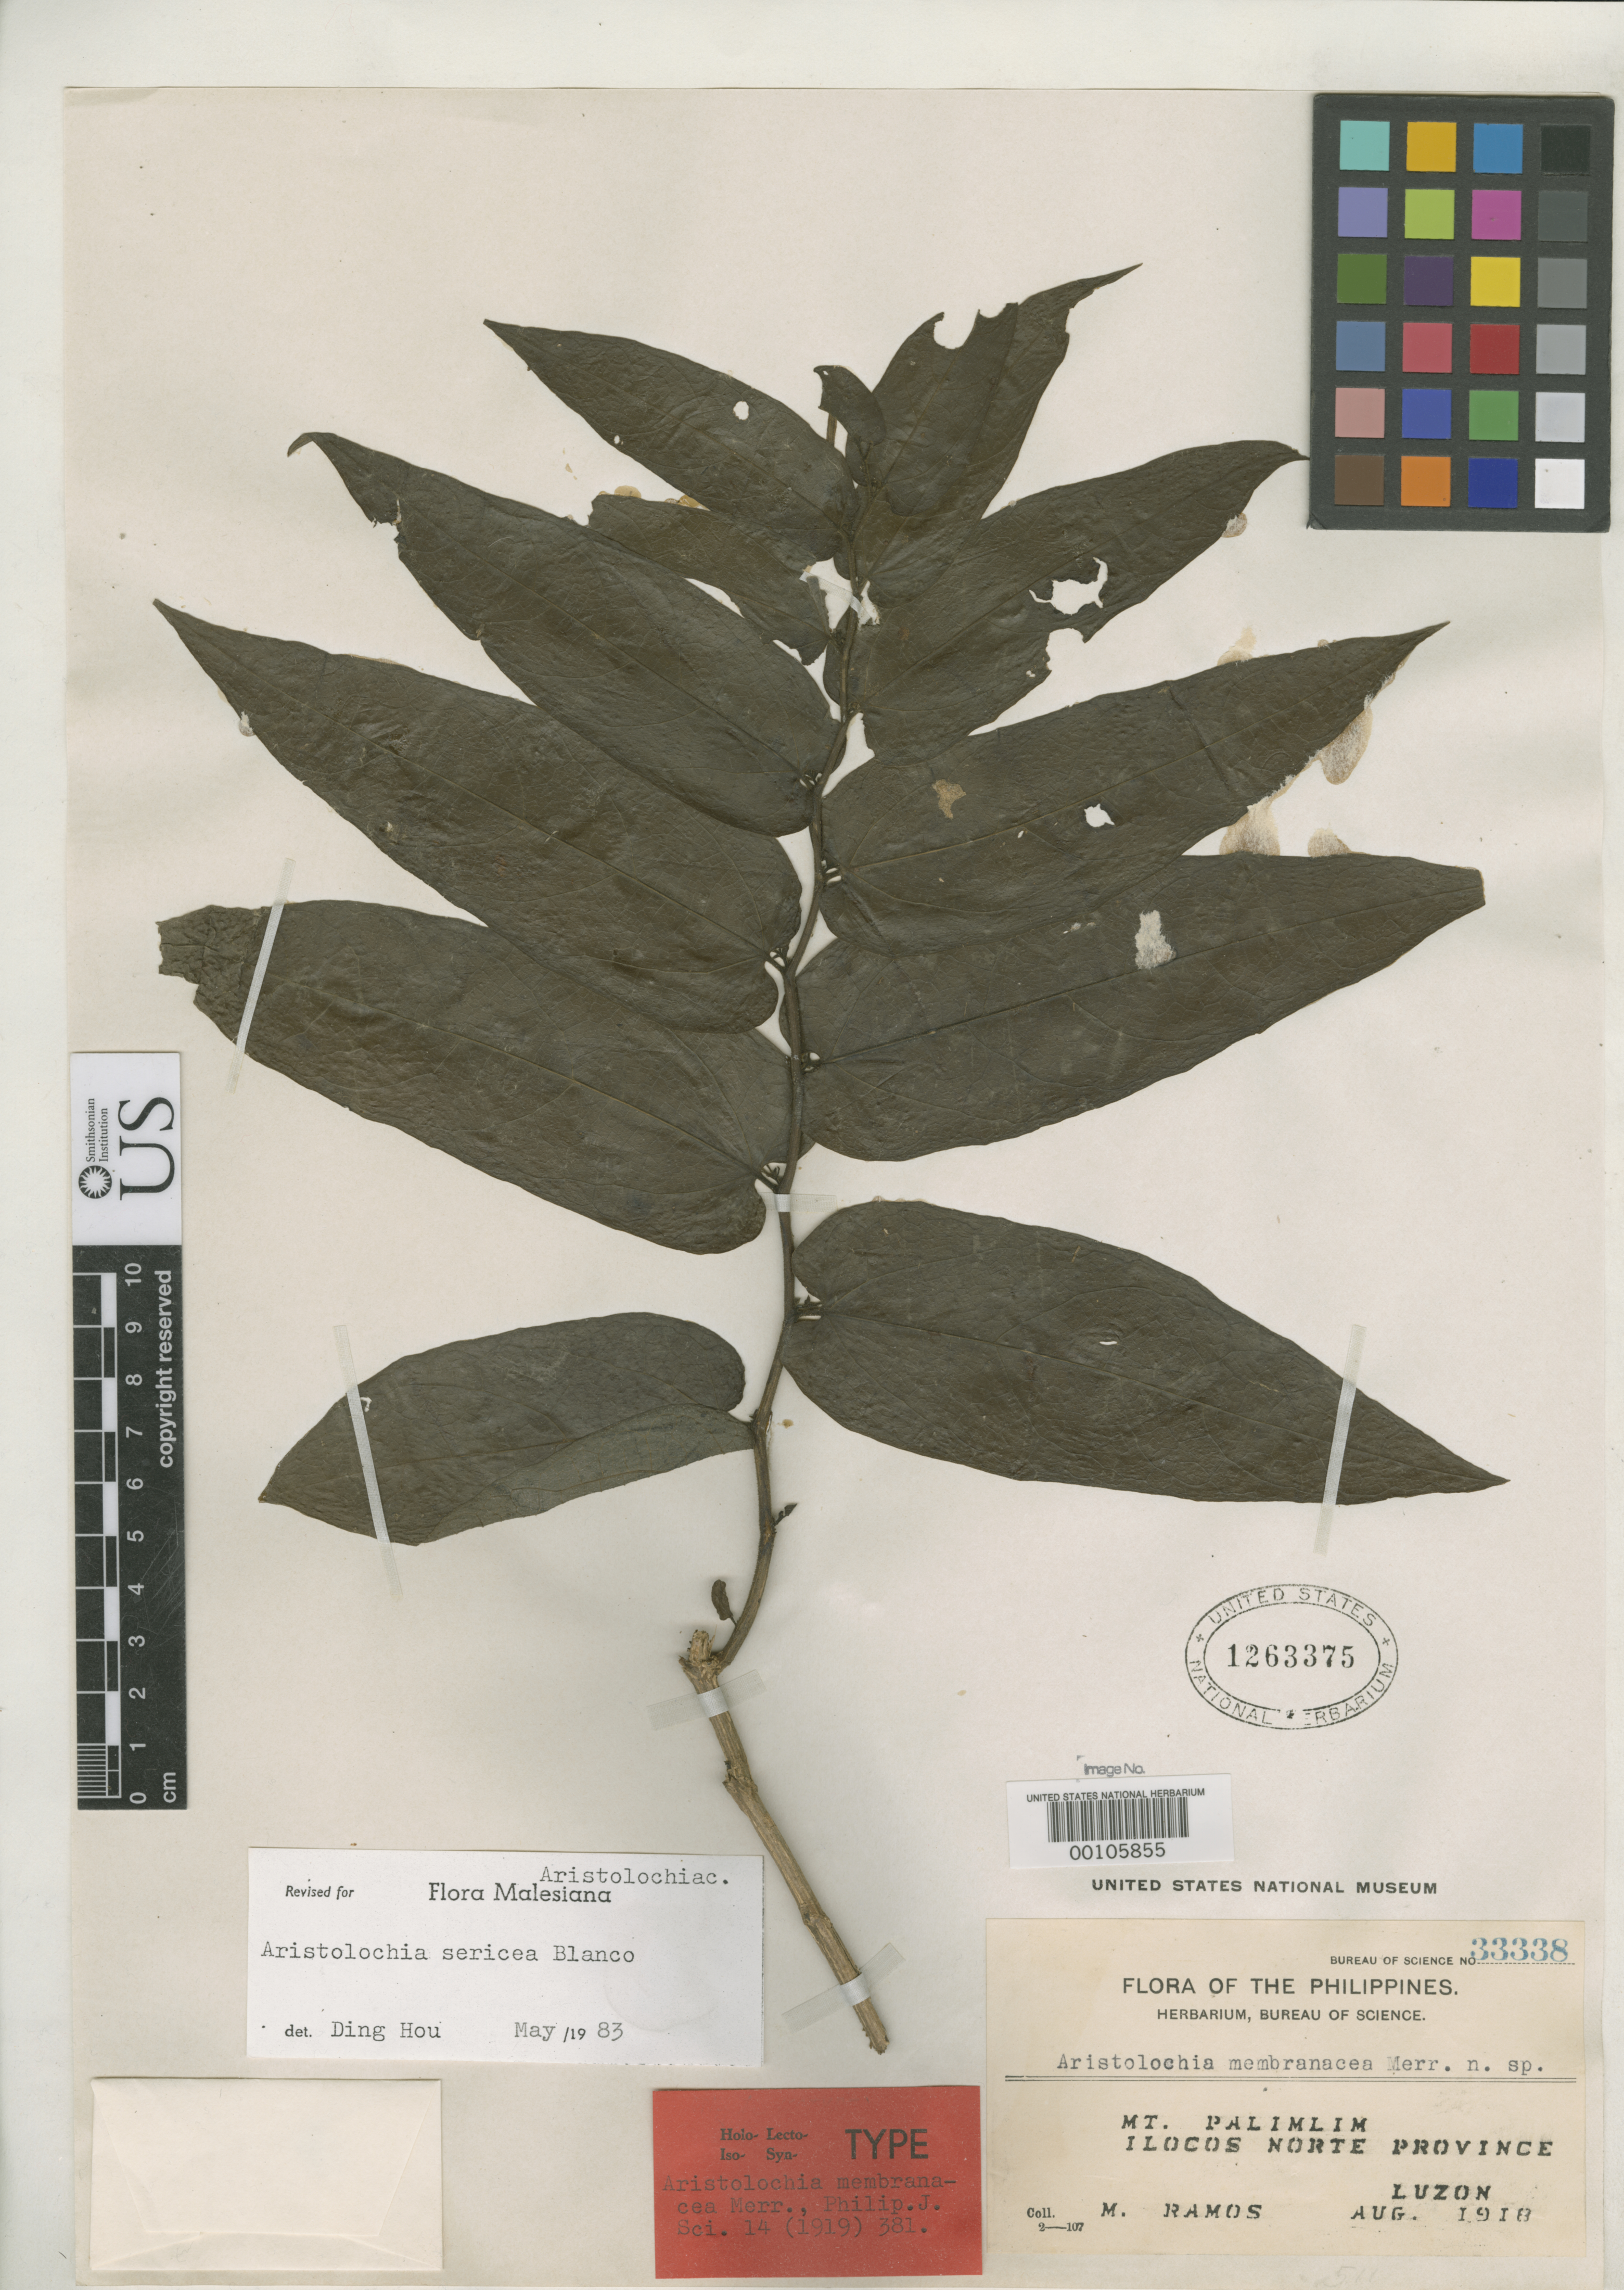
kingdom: Plantae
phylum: Tracheophyta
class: Magnoliopsida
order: Piperales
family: Aristolochiaceae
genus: Aristolochia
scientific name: Aristolochia membranacea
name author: Merr.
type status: Isotype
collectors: M. Ramos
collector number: Bur. Sci. 33338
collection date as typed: Aug 1918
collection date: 1918-08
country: Philippines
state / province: Ilocos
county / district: Ilocos Norte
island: Luzon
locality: Mt. Palimlim.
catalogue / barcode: US 1263375